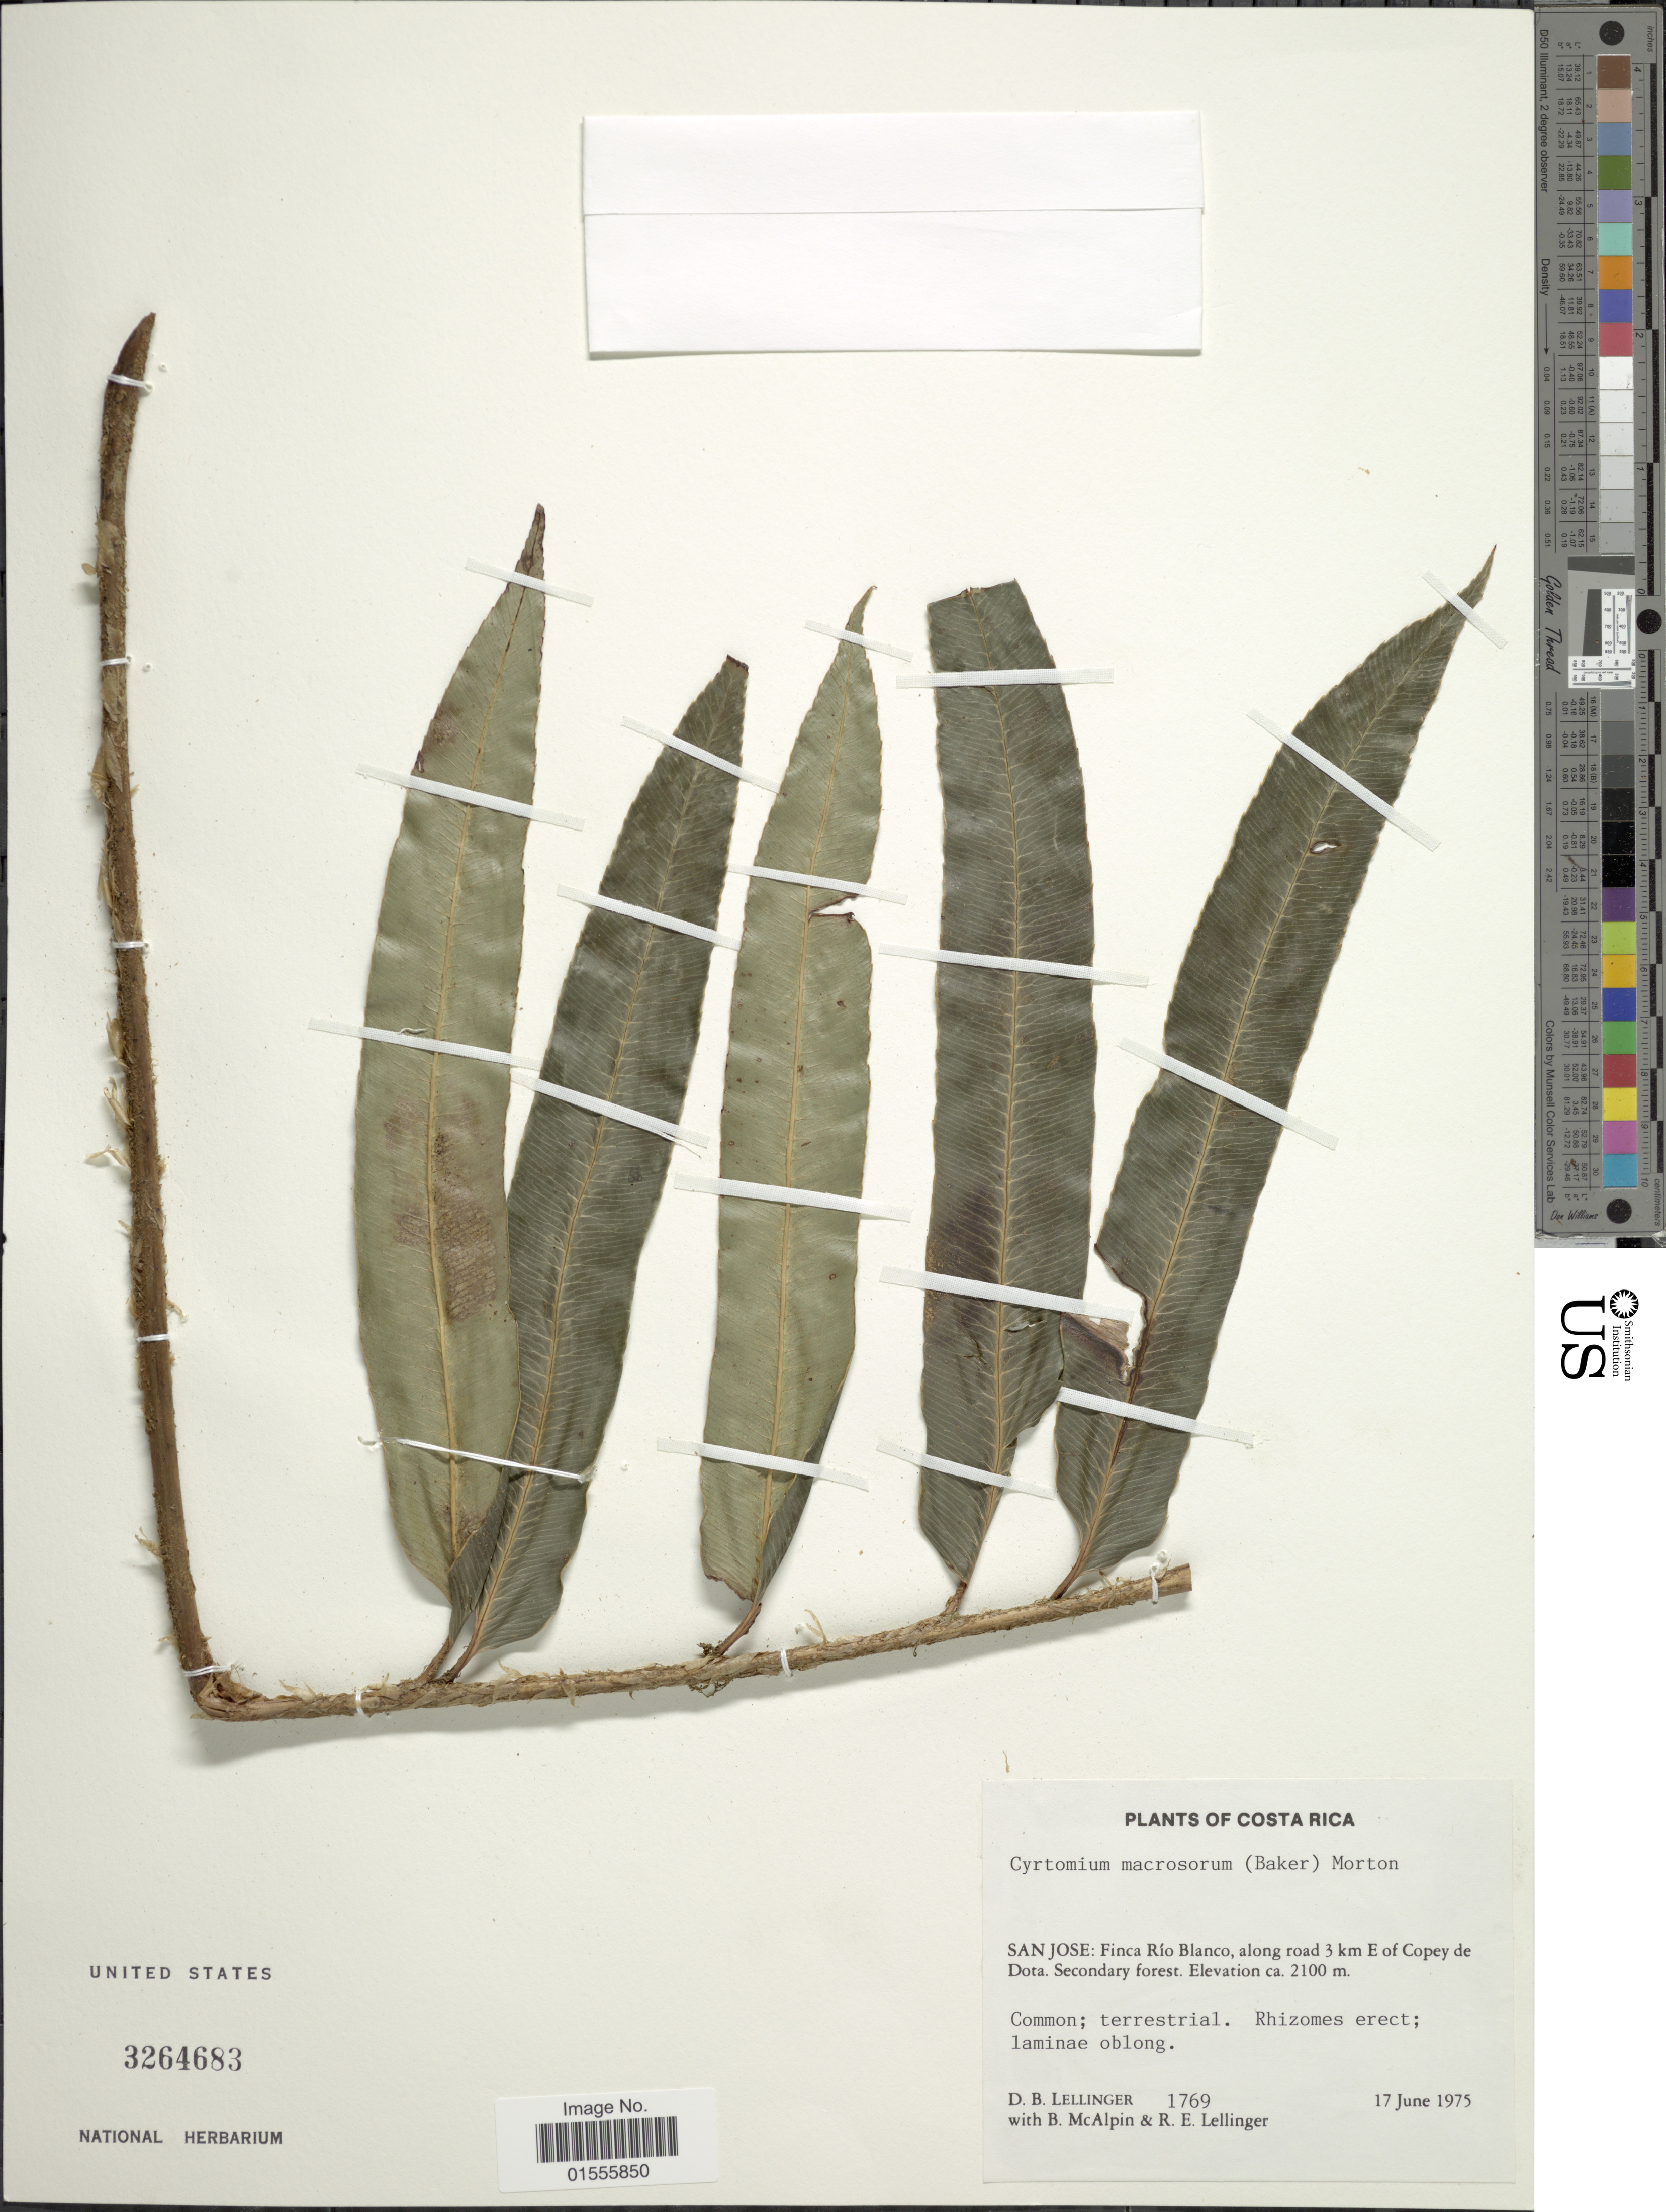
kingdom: Plantae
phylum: Tracheophyta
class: Polypodiopsida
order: Polypodiales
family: Dryopteridaceae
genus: Phanerophlebia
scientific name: Phanerophlebia macrosora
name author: (Baker) Underw.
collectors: D. B. Lellinger, B. McAlpin & R. E. Lellinger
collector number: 1769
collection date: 1975-06-17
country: Costa Rica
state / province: San José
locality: Finca Río Blanco, along road 3 km E of Copey de Dota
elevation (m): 2100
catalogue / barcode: US 3264683